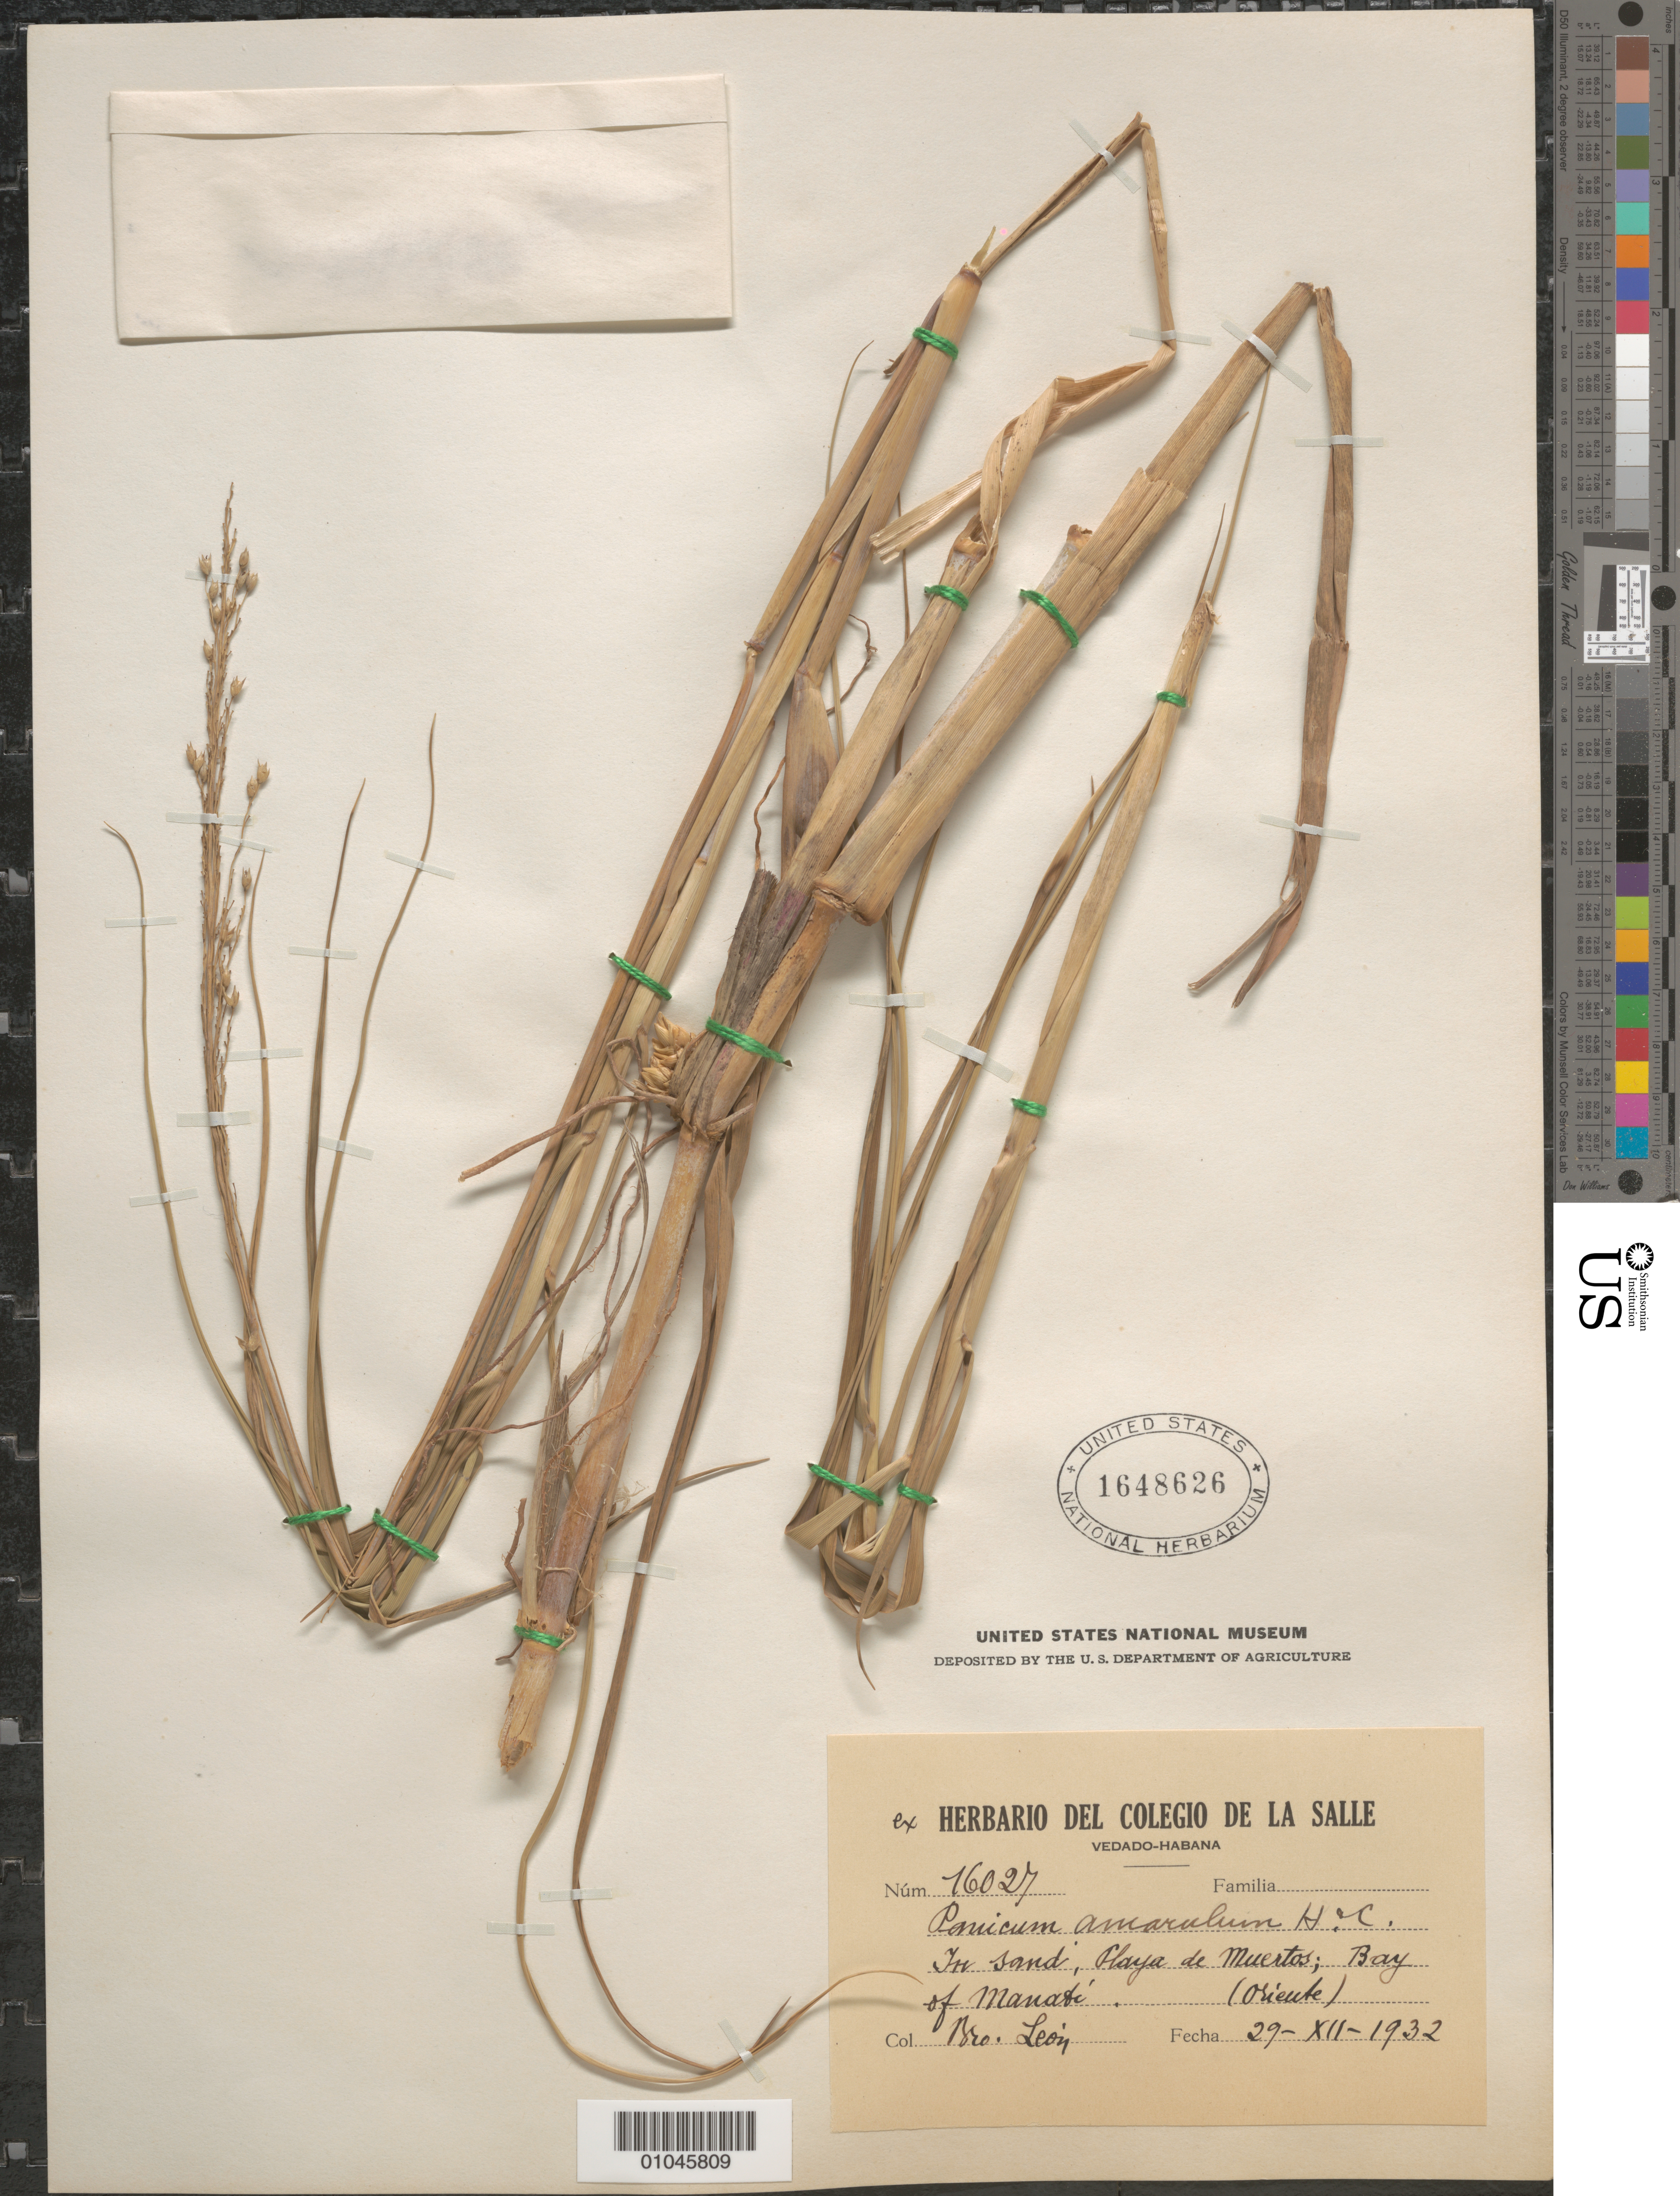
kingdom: Plantae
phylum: Tracheophyta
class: Liliopsida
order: Poales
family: Poaceae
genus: Panicum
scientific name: Panicum amarulum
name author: Hitchc. & Chase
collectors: Bro. León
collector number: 16027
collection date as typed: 29 Dec 1932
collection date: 1932-12-29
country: Cuba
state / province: Oriente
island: Cuba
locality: In sand Playa de Muertos; Bay of Manack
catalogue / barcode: US 1648626